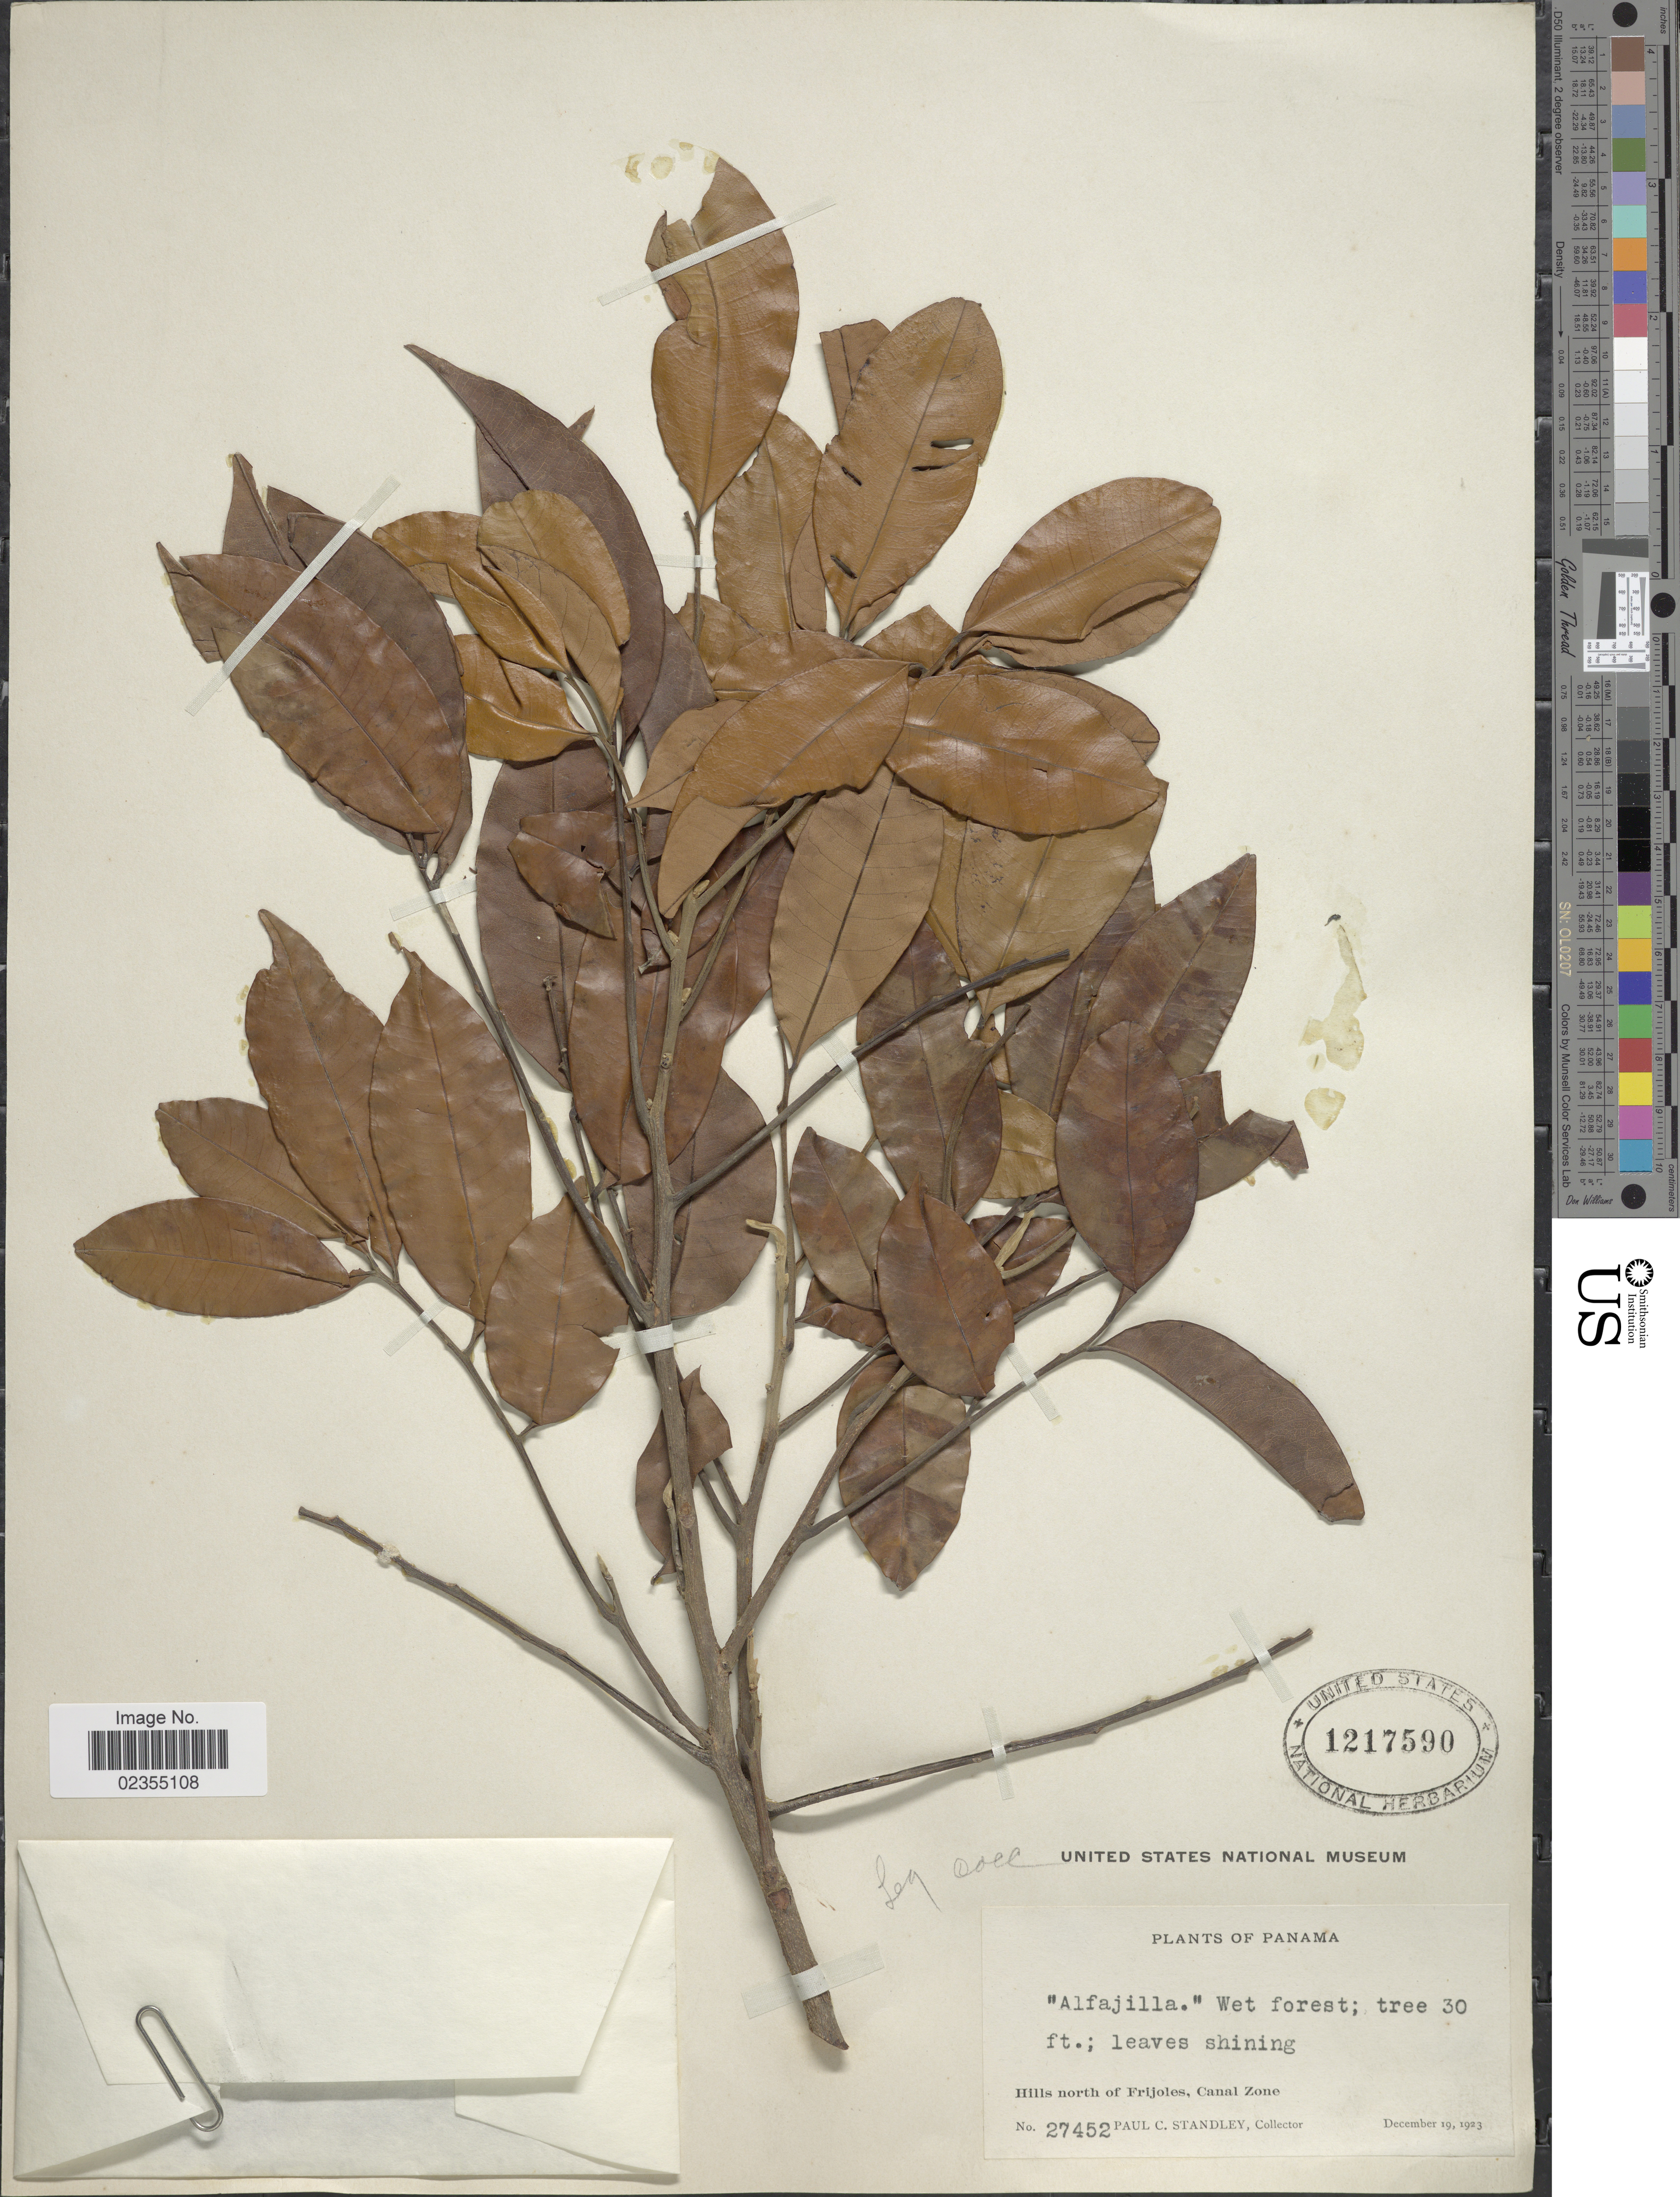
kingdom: Plantae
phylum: Tracheophyta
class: Magnoliopsida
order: Sapindales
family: Meliaceae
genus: Trichilia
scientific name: Trichilia sp.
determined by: Londoño-Echeverri, Y.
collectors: P. C. Standley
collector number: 27452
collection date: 1923-12-19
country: Panama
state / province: Colón / Panamá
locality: Hills north of Frijoles, Canal Zone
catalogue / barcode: US 1217590